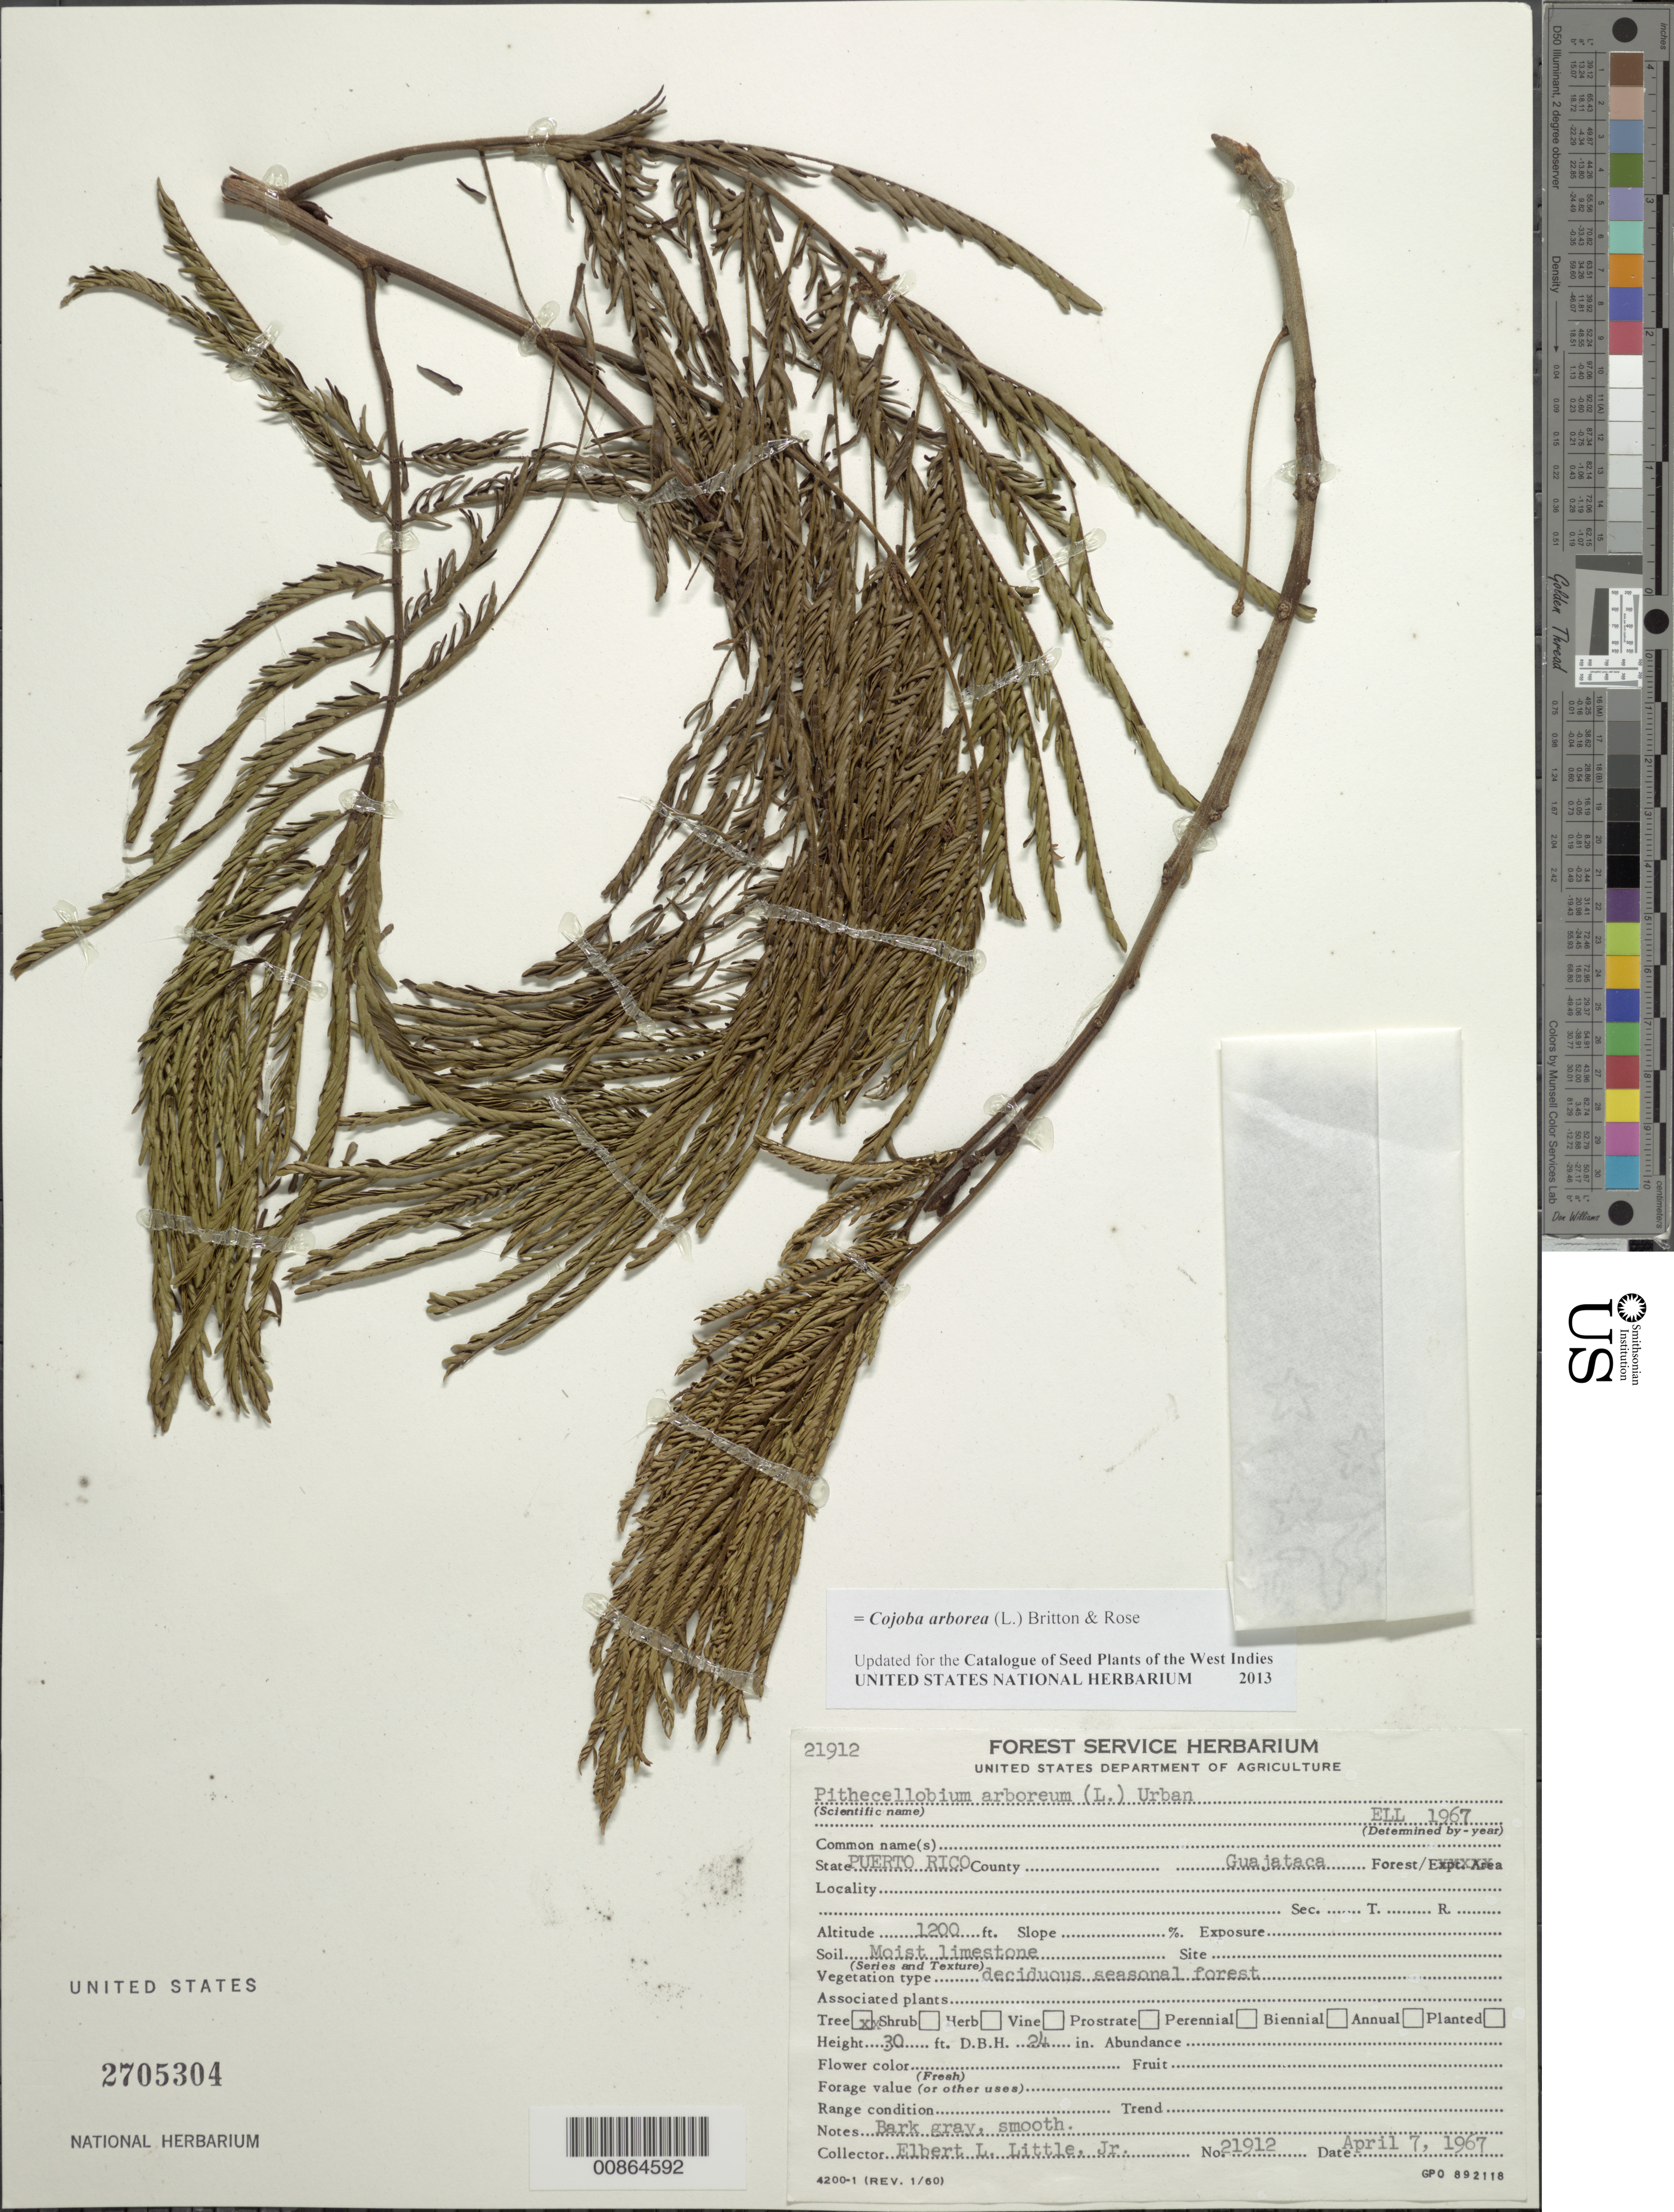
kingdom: Plantae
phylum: Tracheophyta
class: Magnoliopsida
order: Fabales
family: Fabaceae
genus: Cojoba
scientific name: Cojoba arborea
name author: (L.) Britton & Rose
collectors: E. L. Little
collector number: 21912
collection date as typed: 07 Apr 1967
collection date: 1967-04-07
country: Puerto Rico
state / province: Quebradillas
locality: Guajataca.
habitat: Moist limestone. Deciduous seasonal forest.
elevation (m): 366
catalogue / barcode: US 2705304